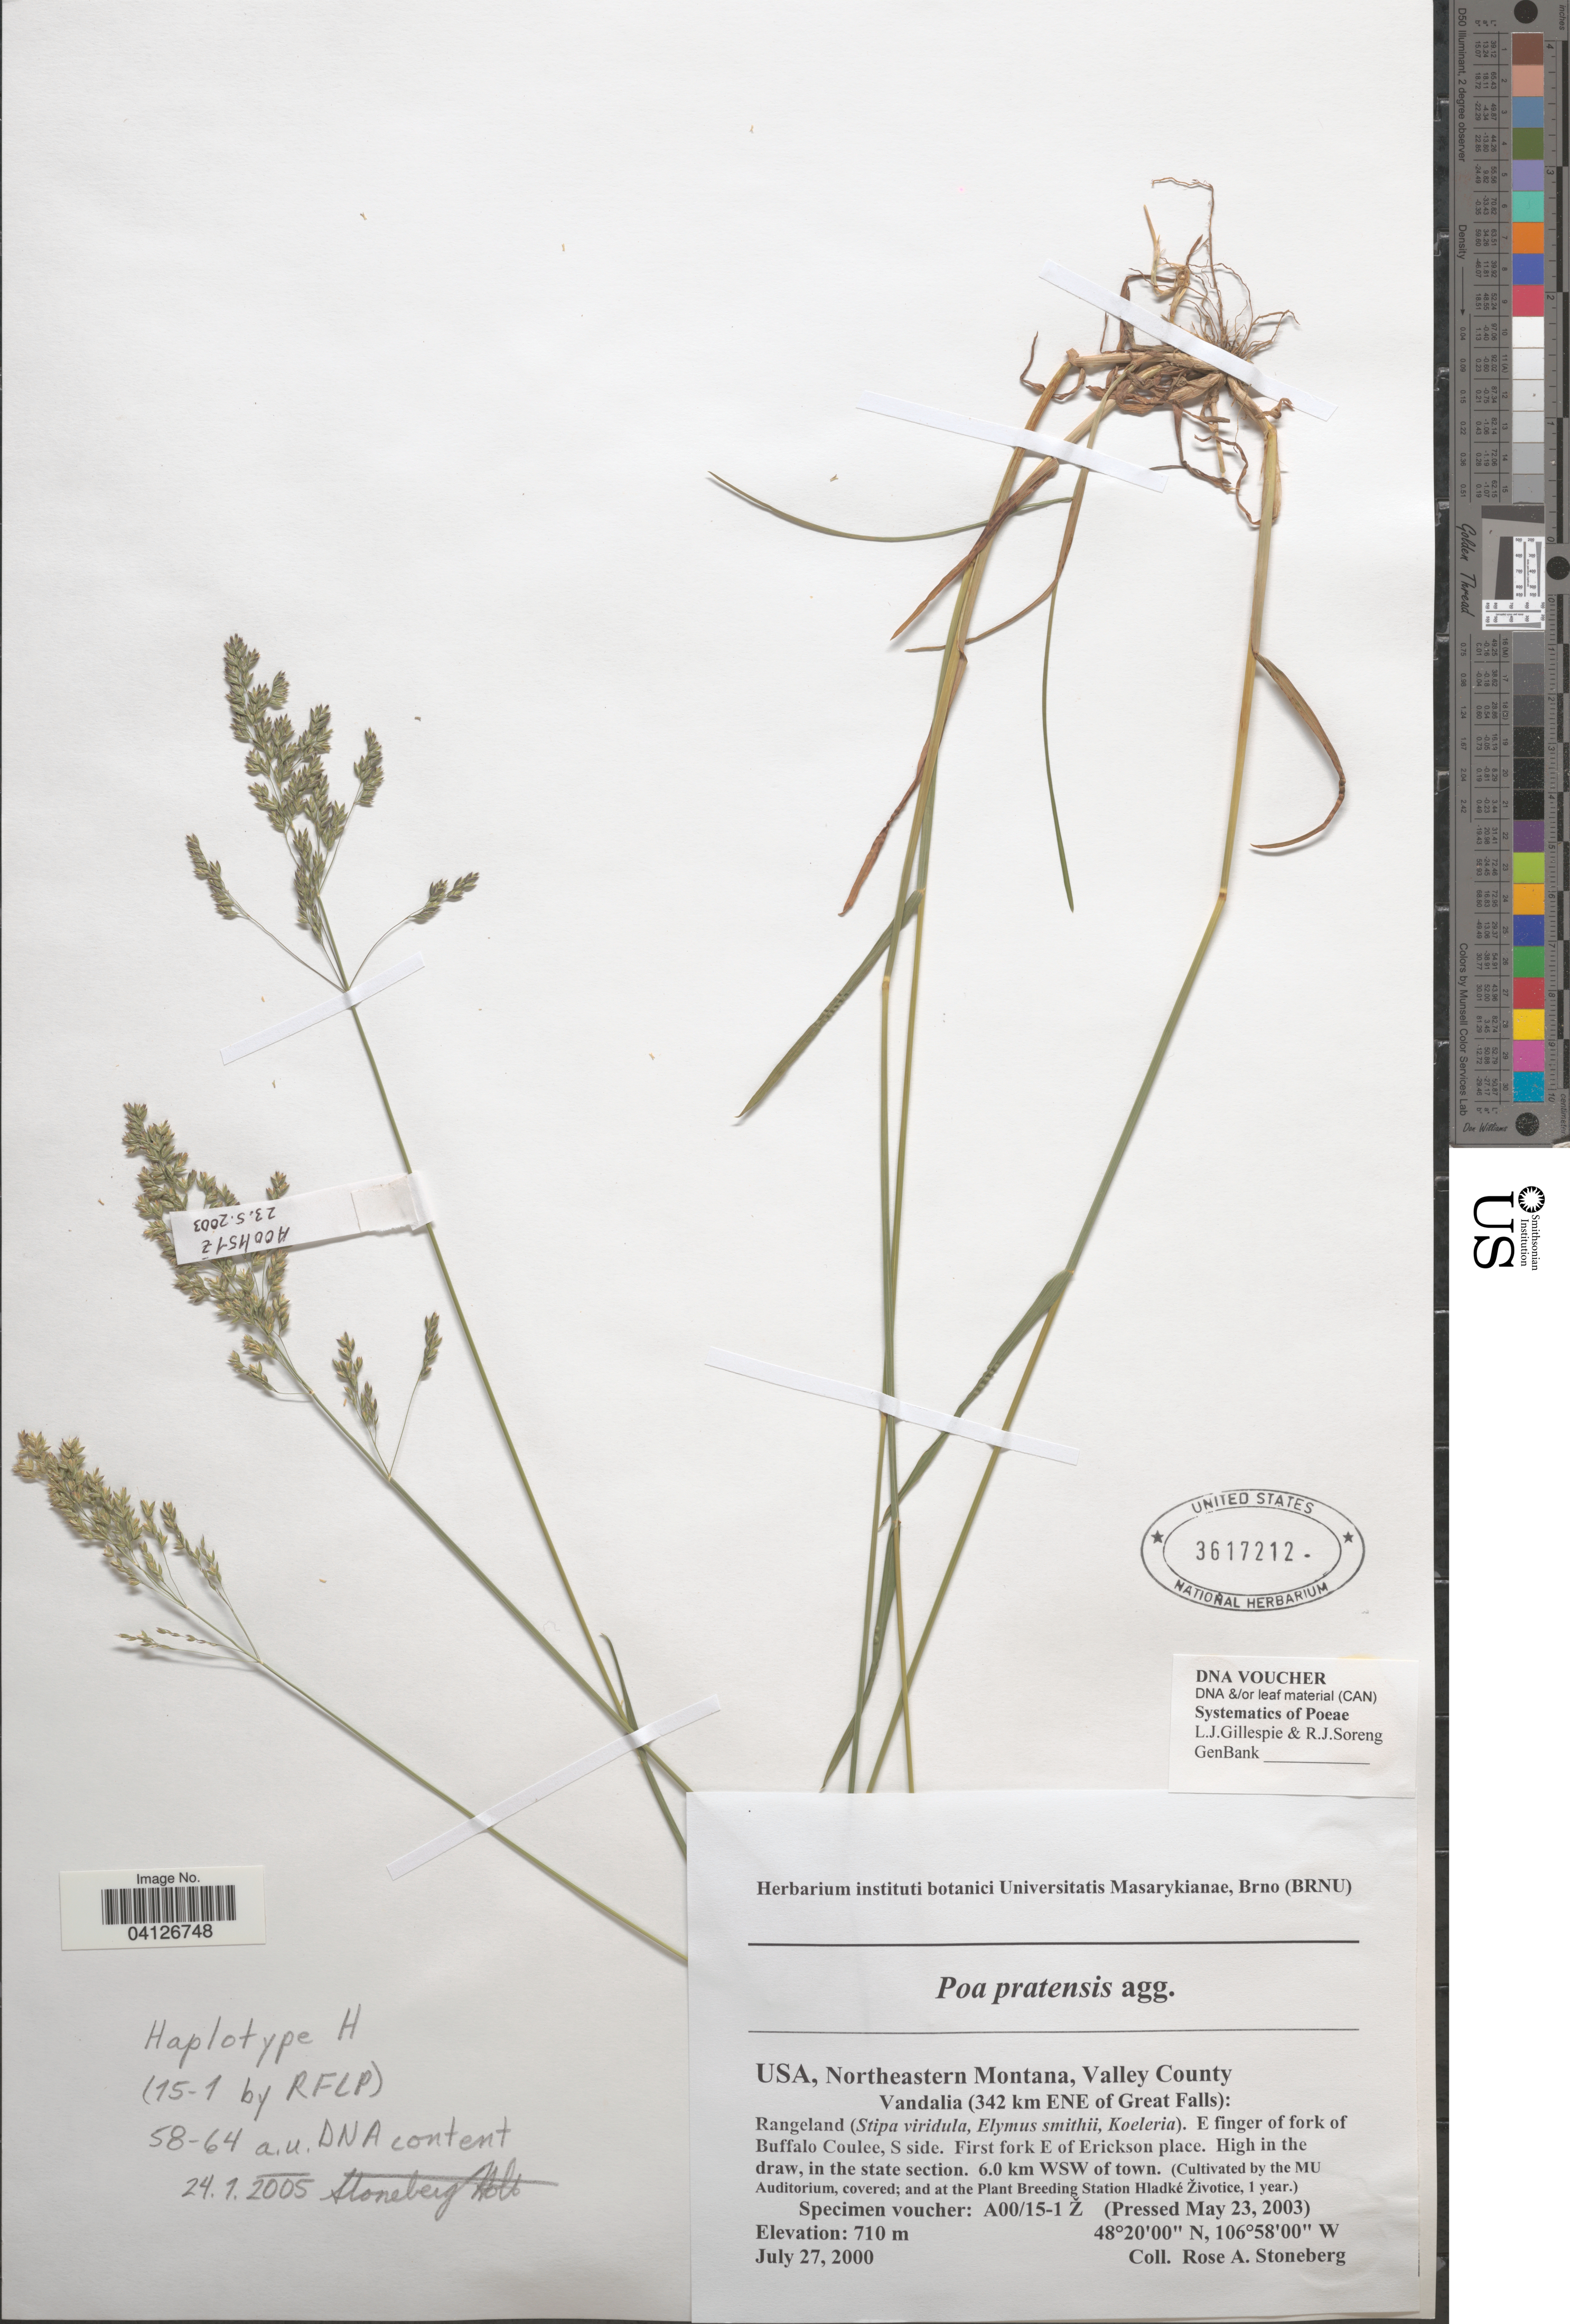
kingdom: Plantae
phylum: Tracheophyta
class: Liliopsida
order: Poales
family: Poaceae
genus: Poa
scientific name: Poa pratensis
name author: L.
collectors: Ex herb. instituti botanici Universitatis Masarykianae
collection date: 2003-05-23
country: Czechia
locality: (Cultivated by the MU Auditorium, covered; and at the Plant Breeding Station Hladké Životice, 1 year.).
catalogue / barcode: US 3617212